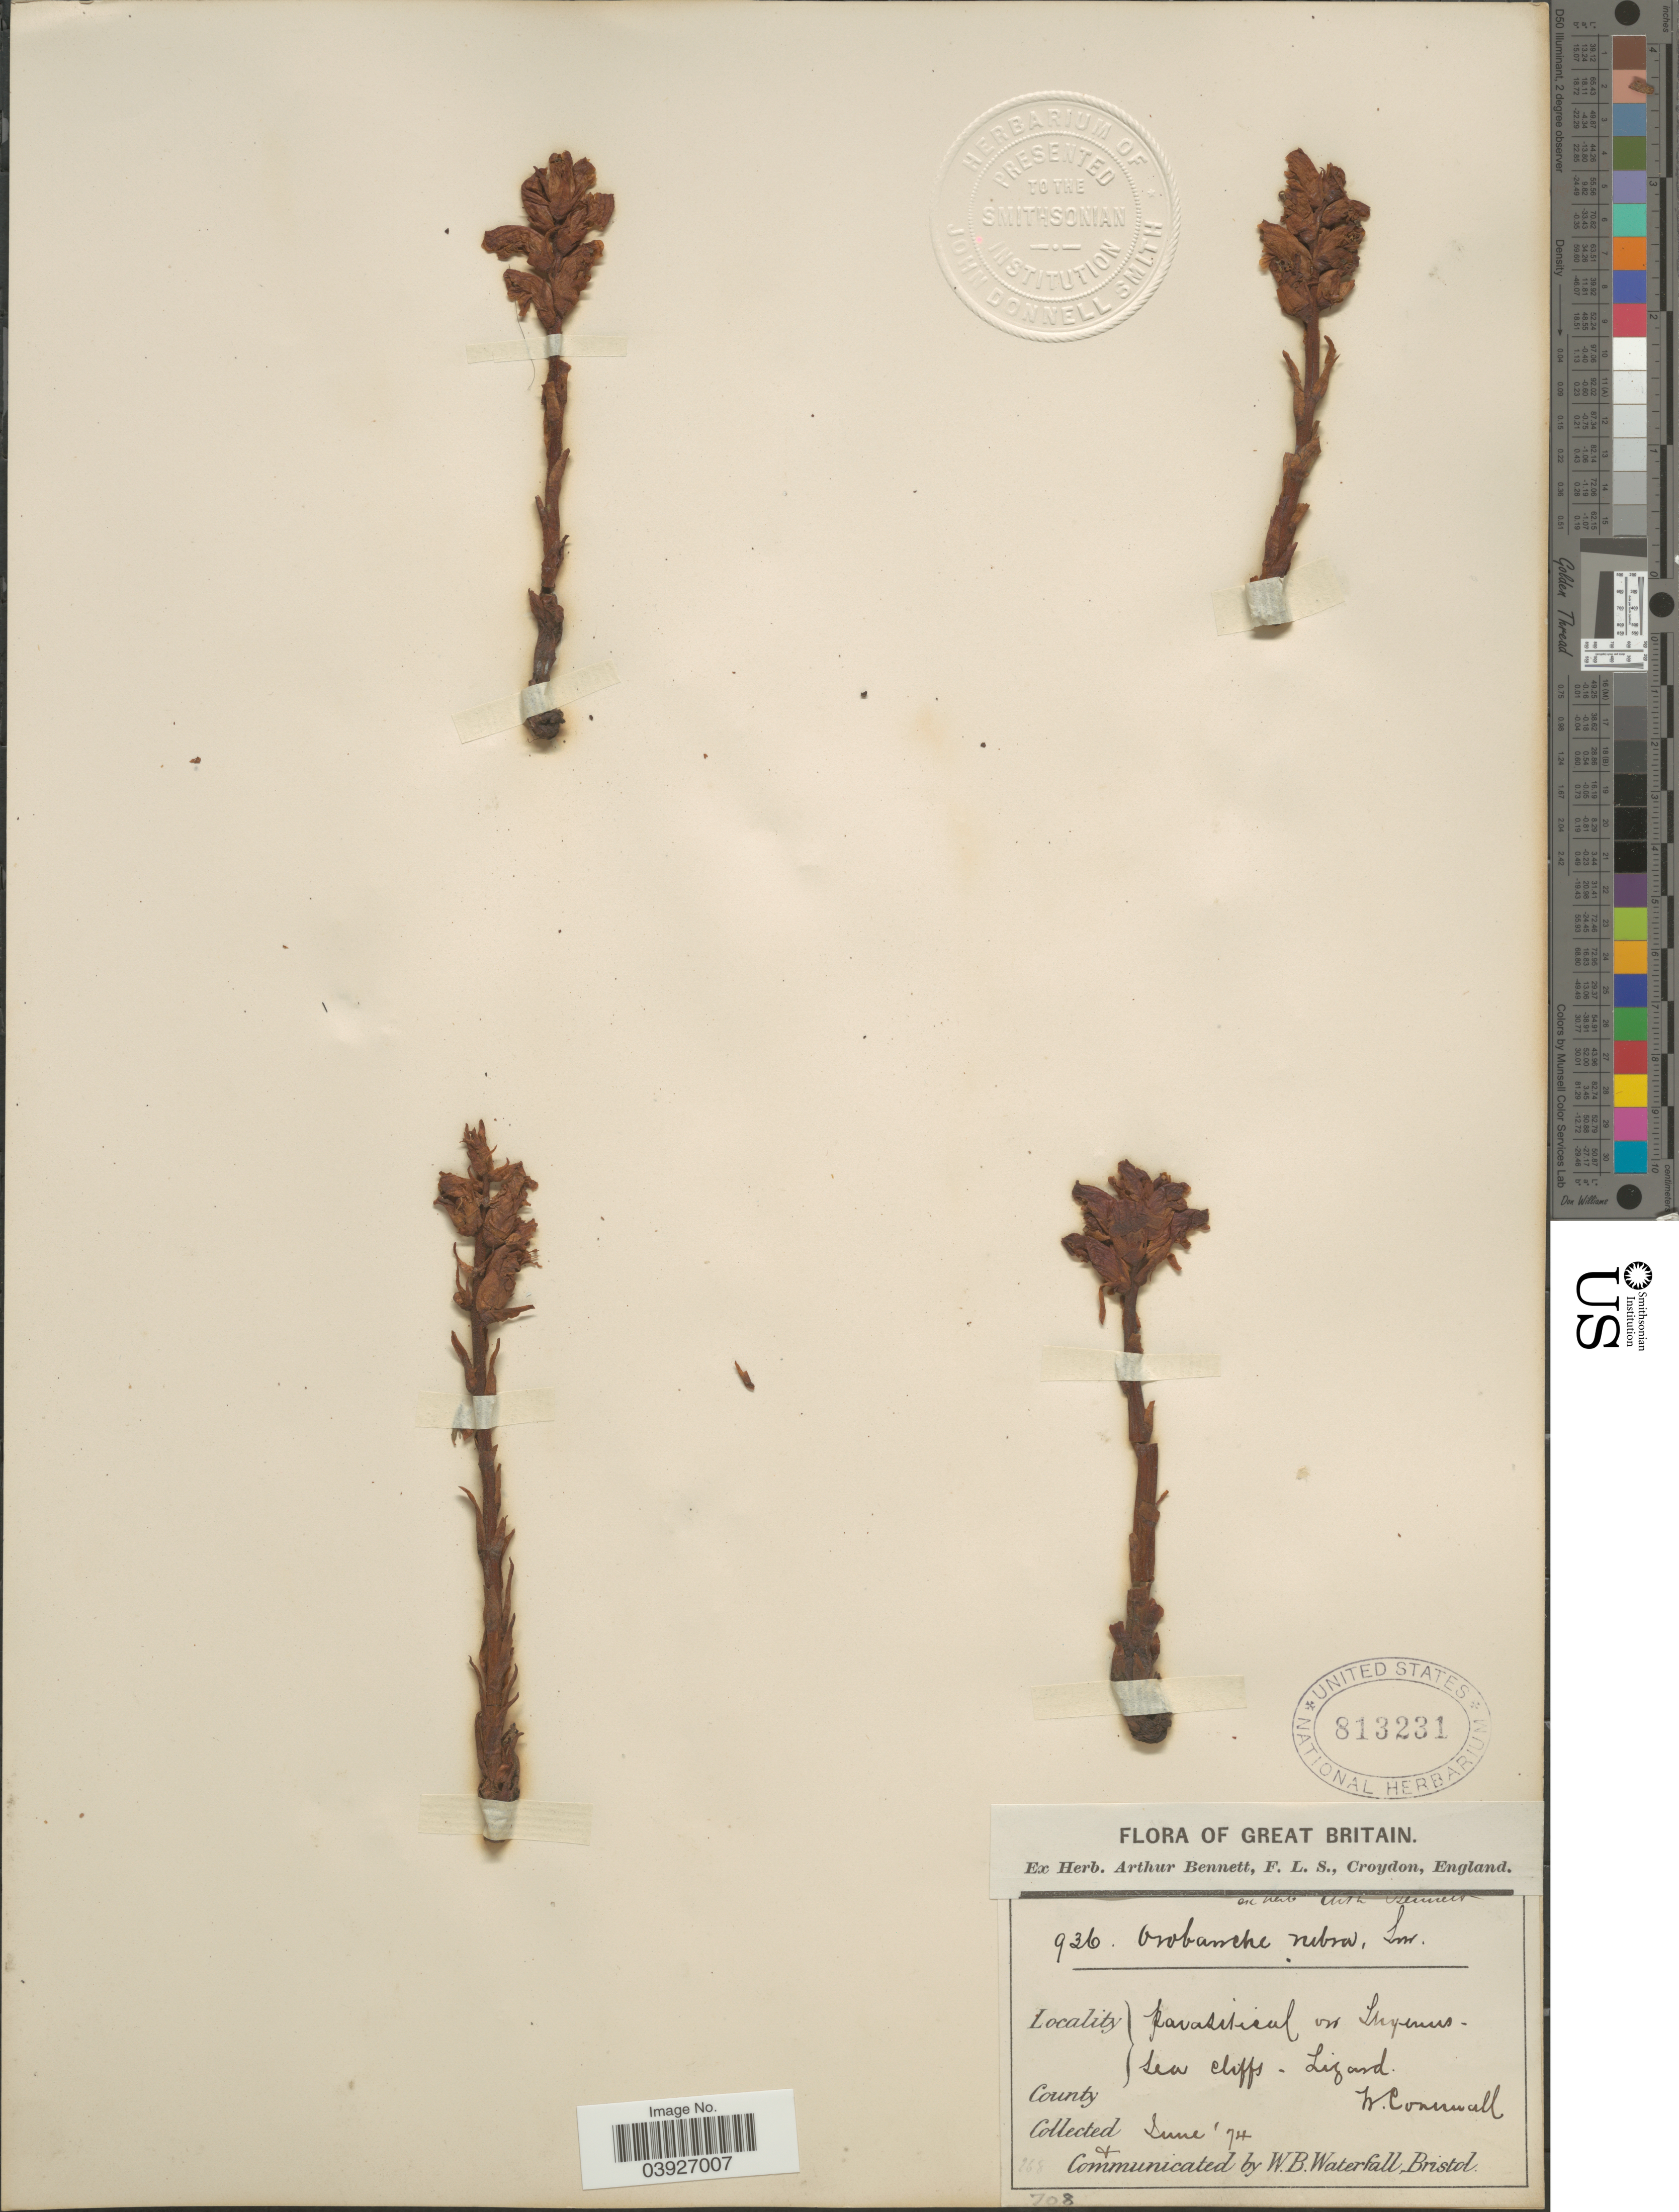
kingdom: Plantae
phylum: Tracheophyta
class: Magnoliopsida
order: Lamiales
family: Orobanchaceae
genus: Orobanche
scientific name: Orobanche rubra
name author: Sm.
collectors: W. B. Waterfall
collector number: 936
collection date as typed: Transcribed d/m/y: /6/74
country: United Kingdom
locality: Great Britain. Sea Cliffs - Lizard. W. Cornwall.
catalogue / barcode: US 813231